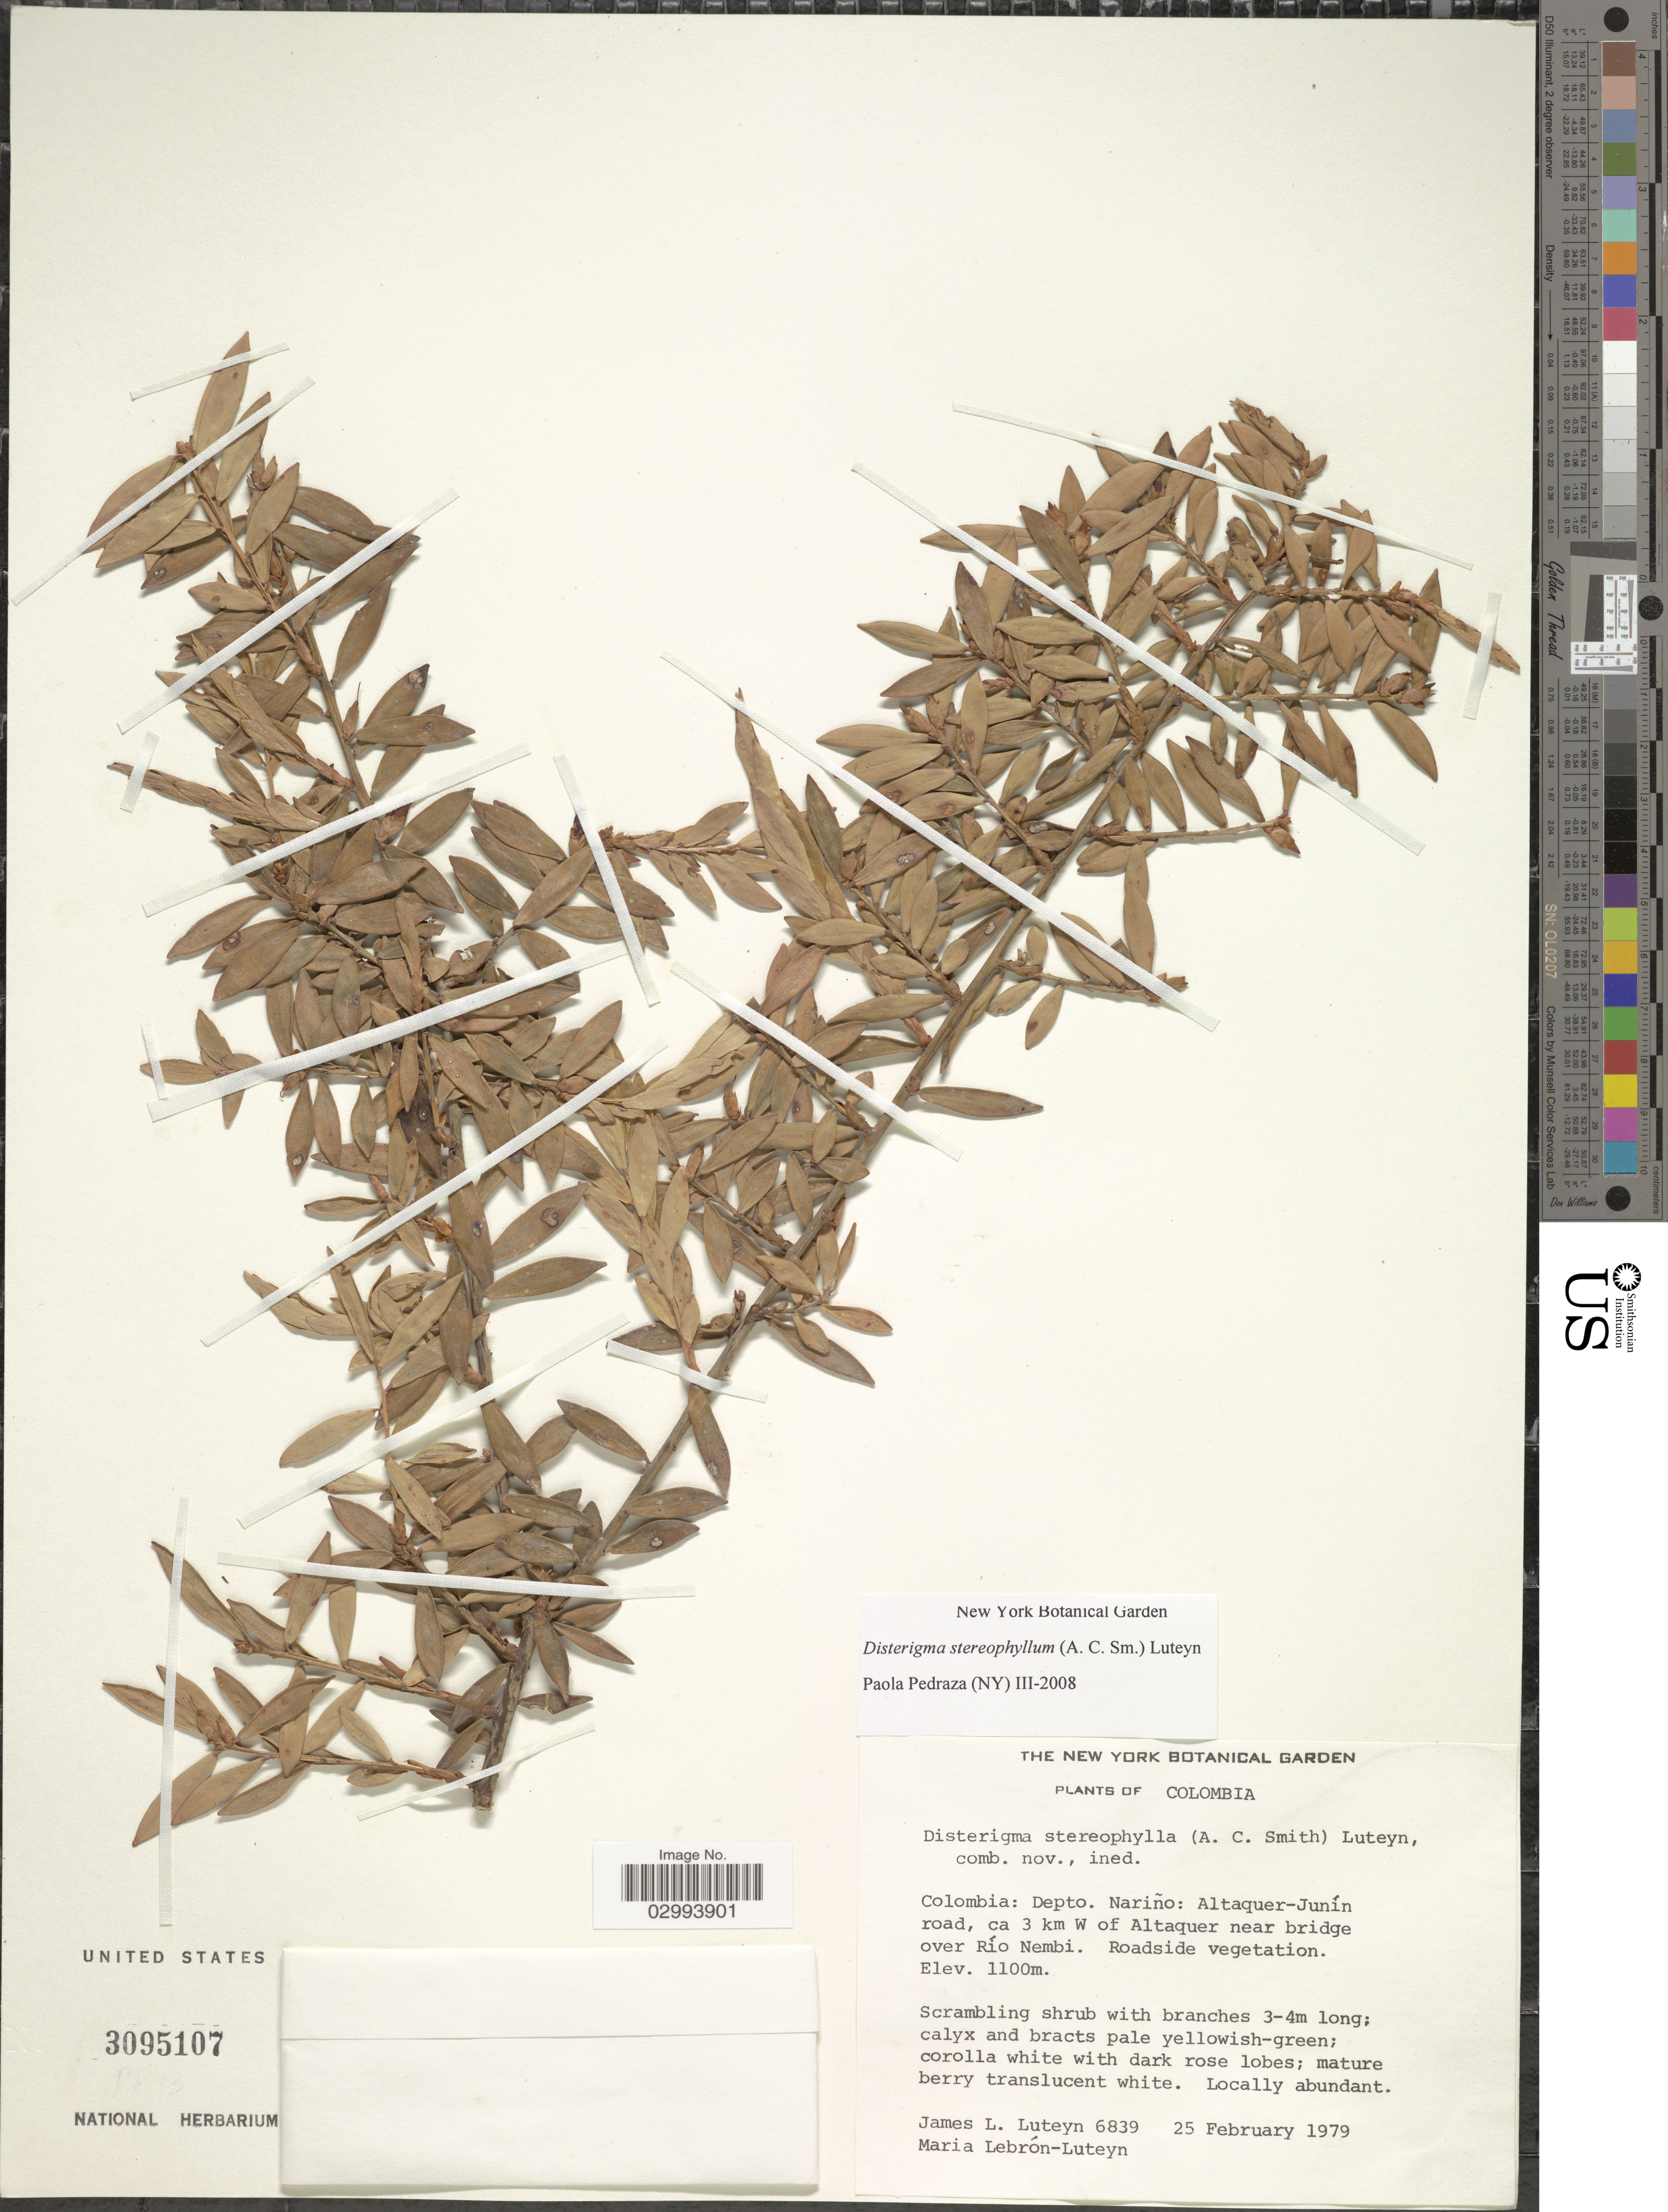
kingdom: Plantae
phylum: Tracheophyta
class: Magnoliopsida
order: Ericales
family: Ericaceae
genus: Disterigma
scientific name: Disterigma stereophyllum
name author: (A.C. Sm.) Luteyn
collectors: J. L. Luteyn & M. L. Lebrón-Luteyn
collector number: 6839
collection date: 1979-02-25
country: Colombia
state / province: Nariño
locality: Depto. Nariño: Altaquer-Junín road, ca 3 km W of Altaquer near bridge over Río Nembi.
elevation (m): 1100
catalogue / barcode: US 3095107